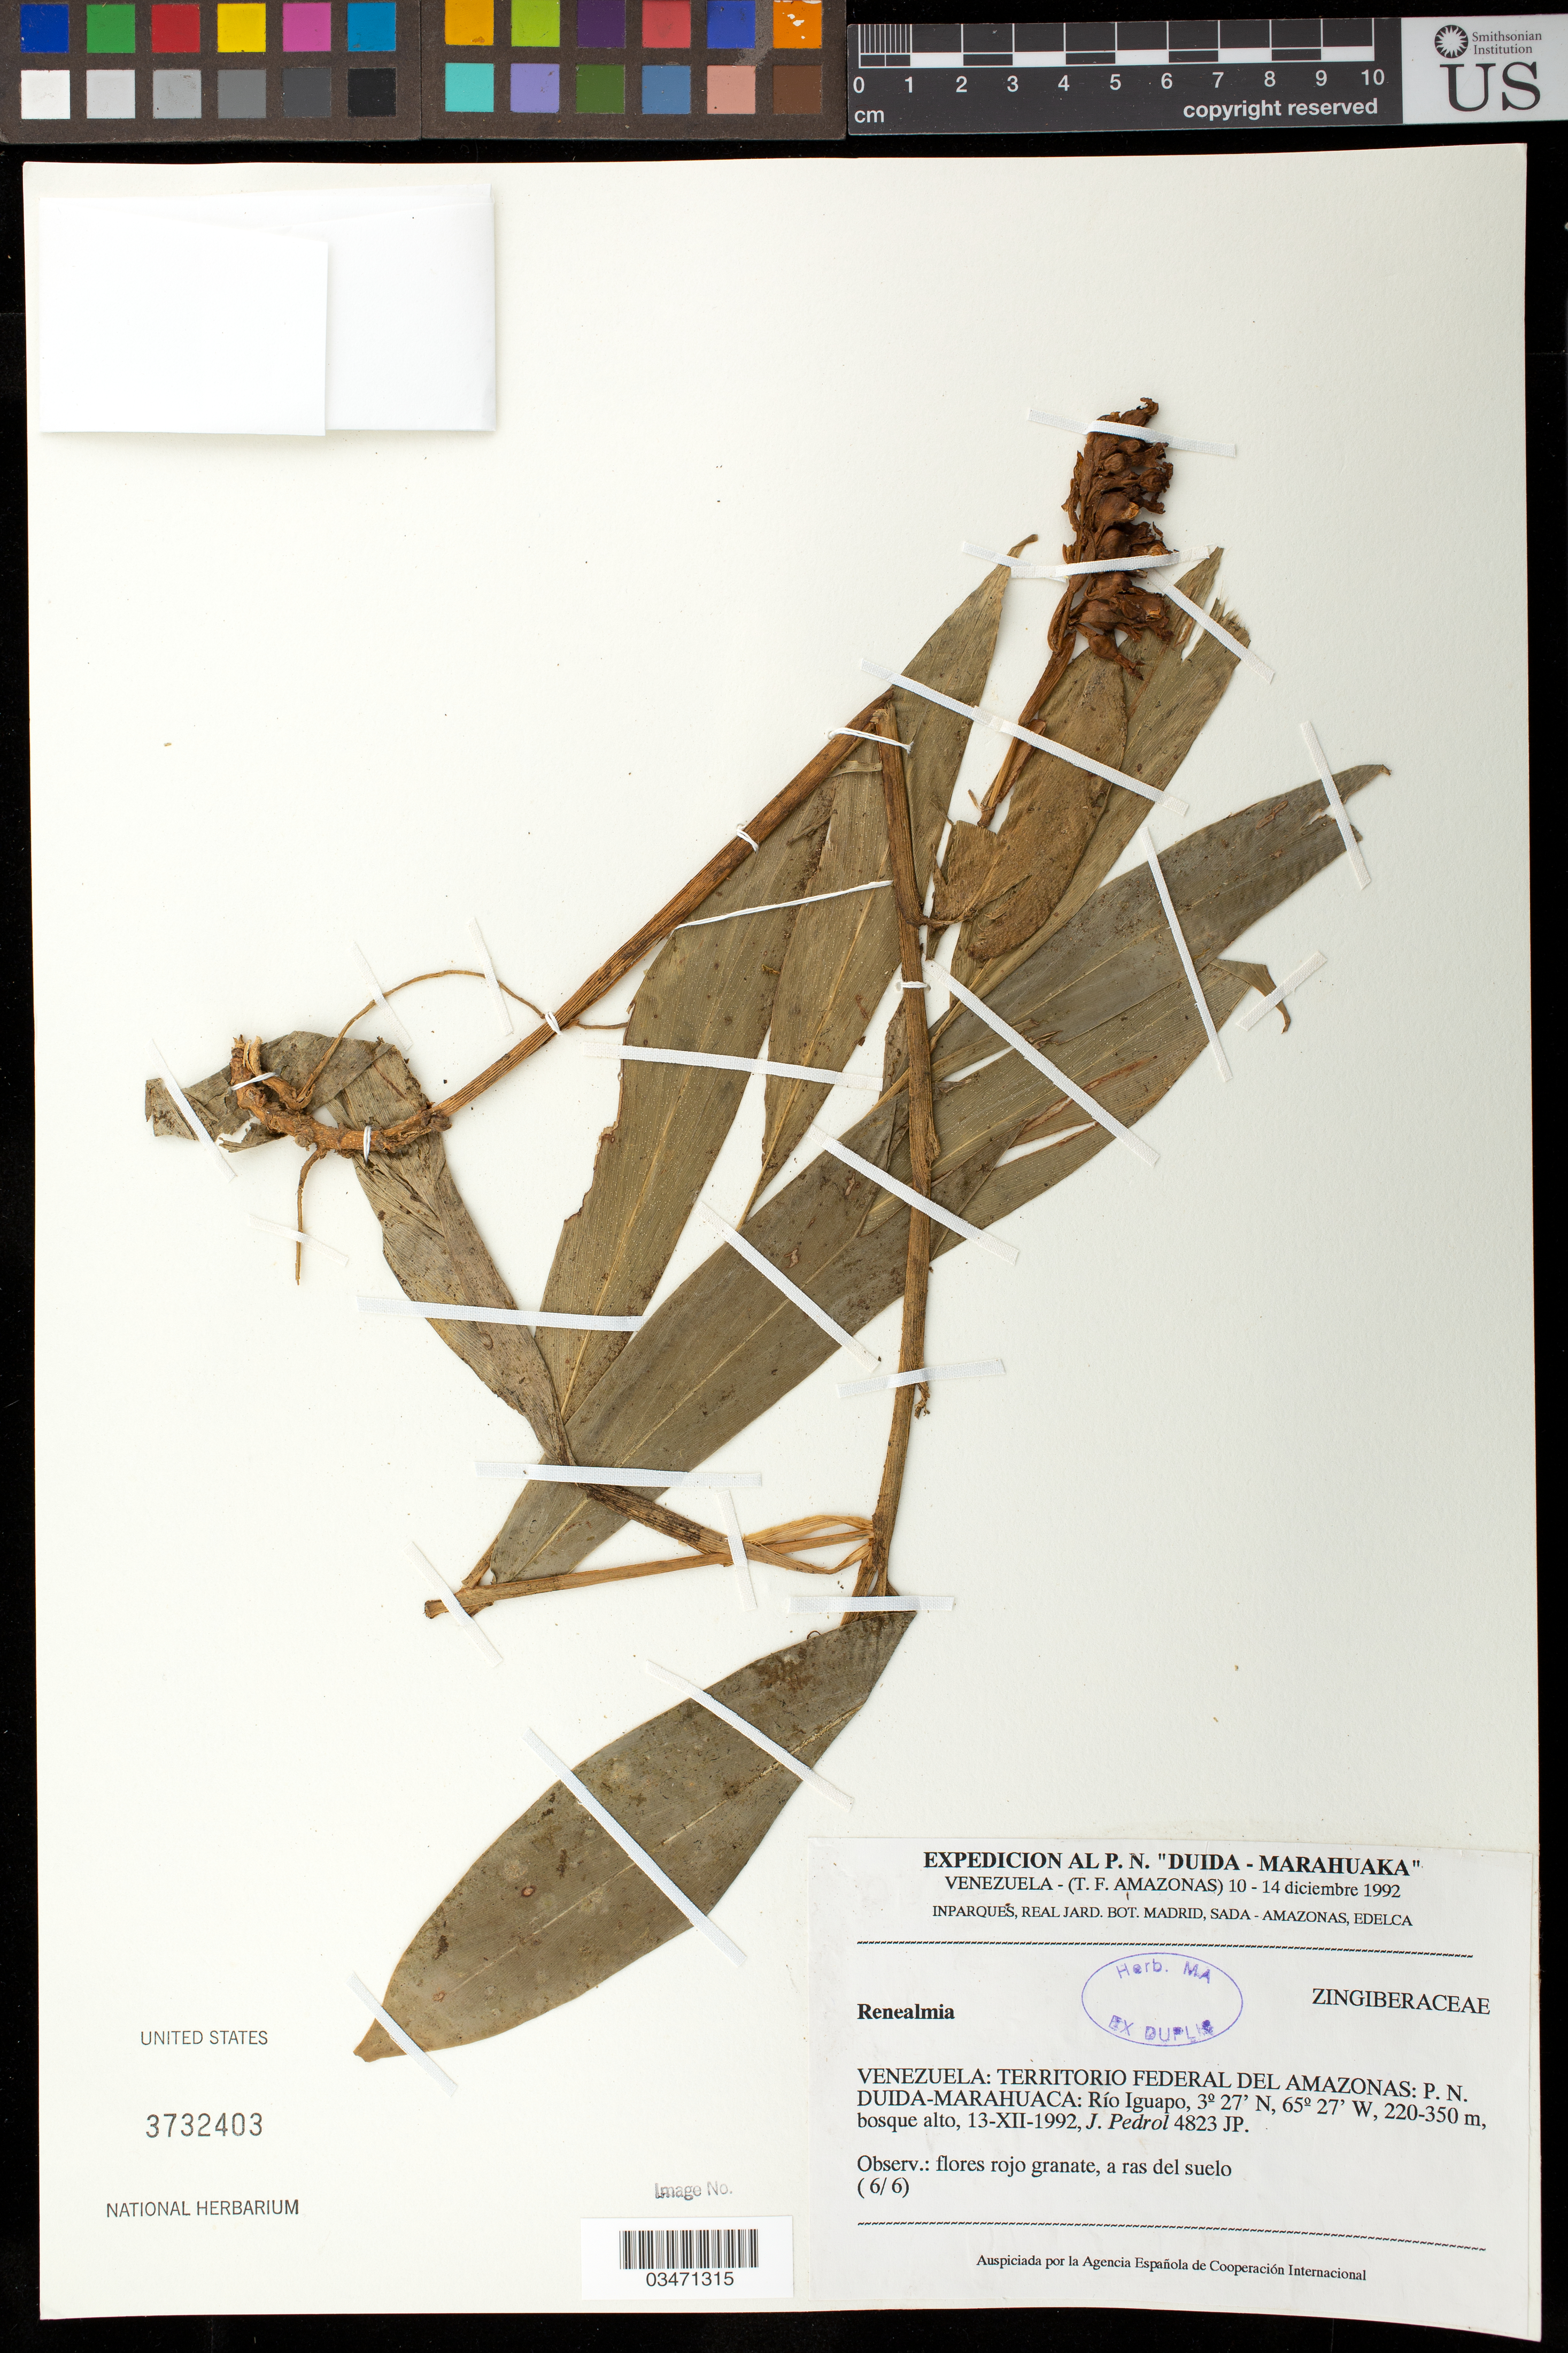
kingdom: Plantae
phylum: Tracheophyta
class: Liliopsida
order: Zingiberales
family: Zingiberaceae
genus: Renealmia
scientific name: Renealmia sp.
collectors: J. Pedrol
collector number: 4823JP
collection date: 1992-12-13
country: Venezuela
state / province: Amazonas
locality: Duida–Marahuaca National Park, Rio Iguapo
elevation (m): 220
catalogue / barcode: US 3732403